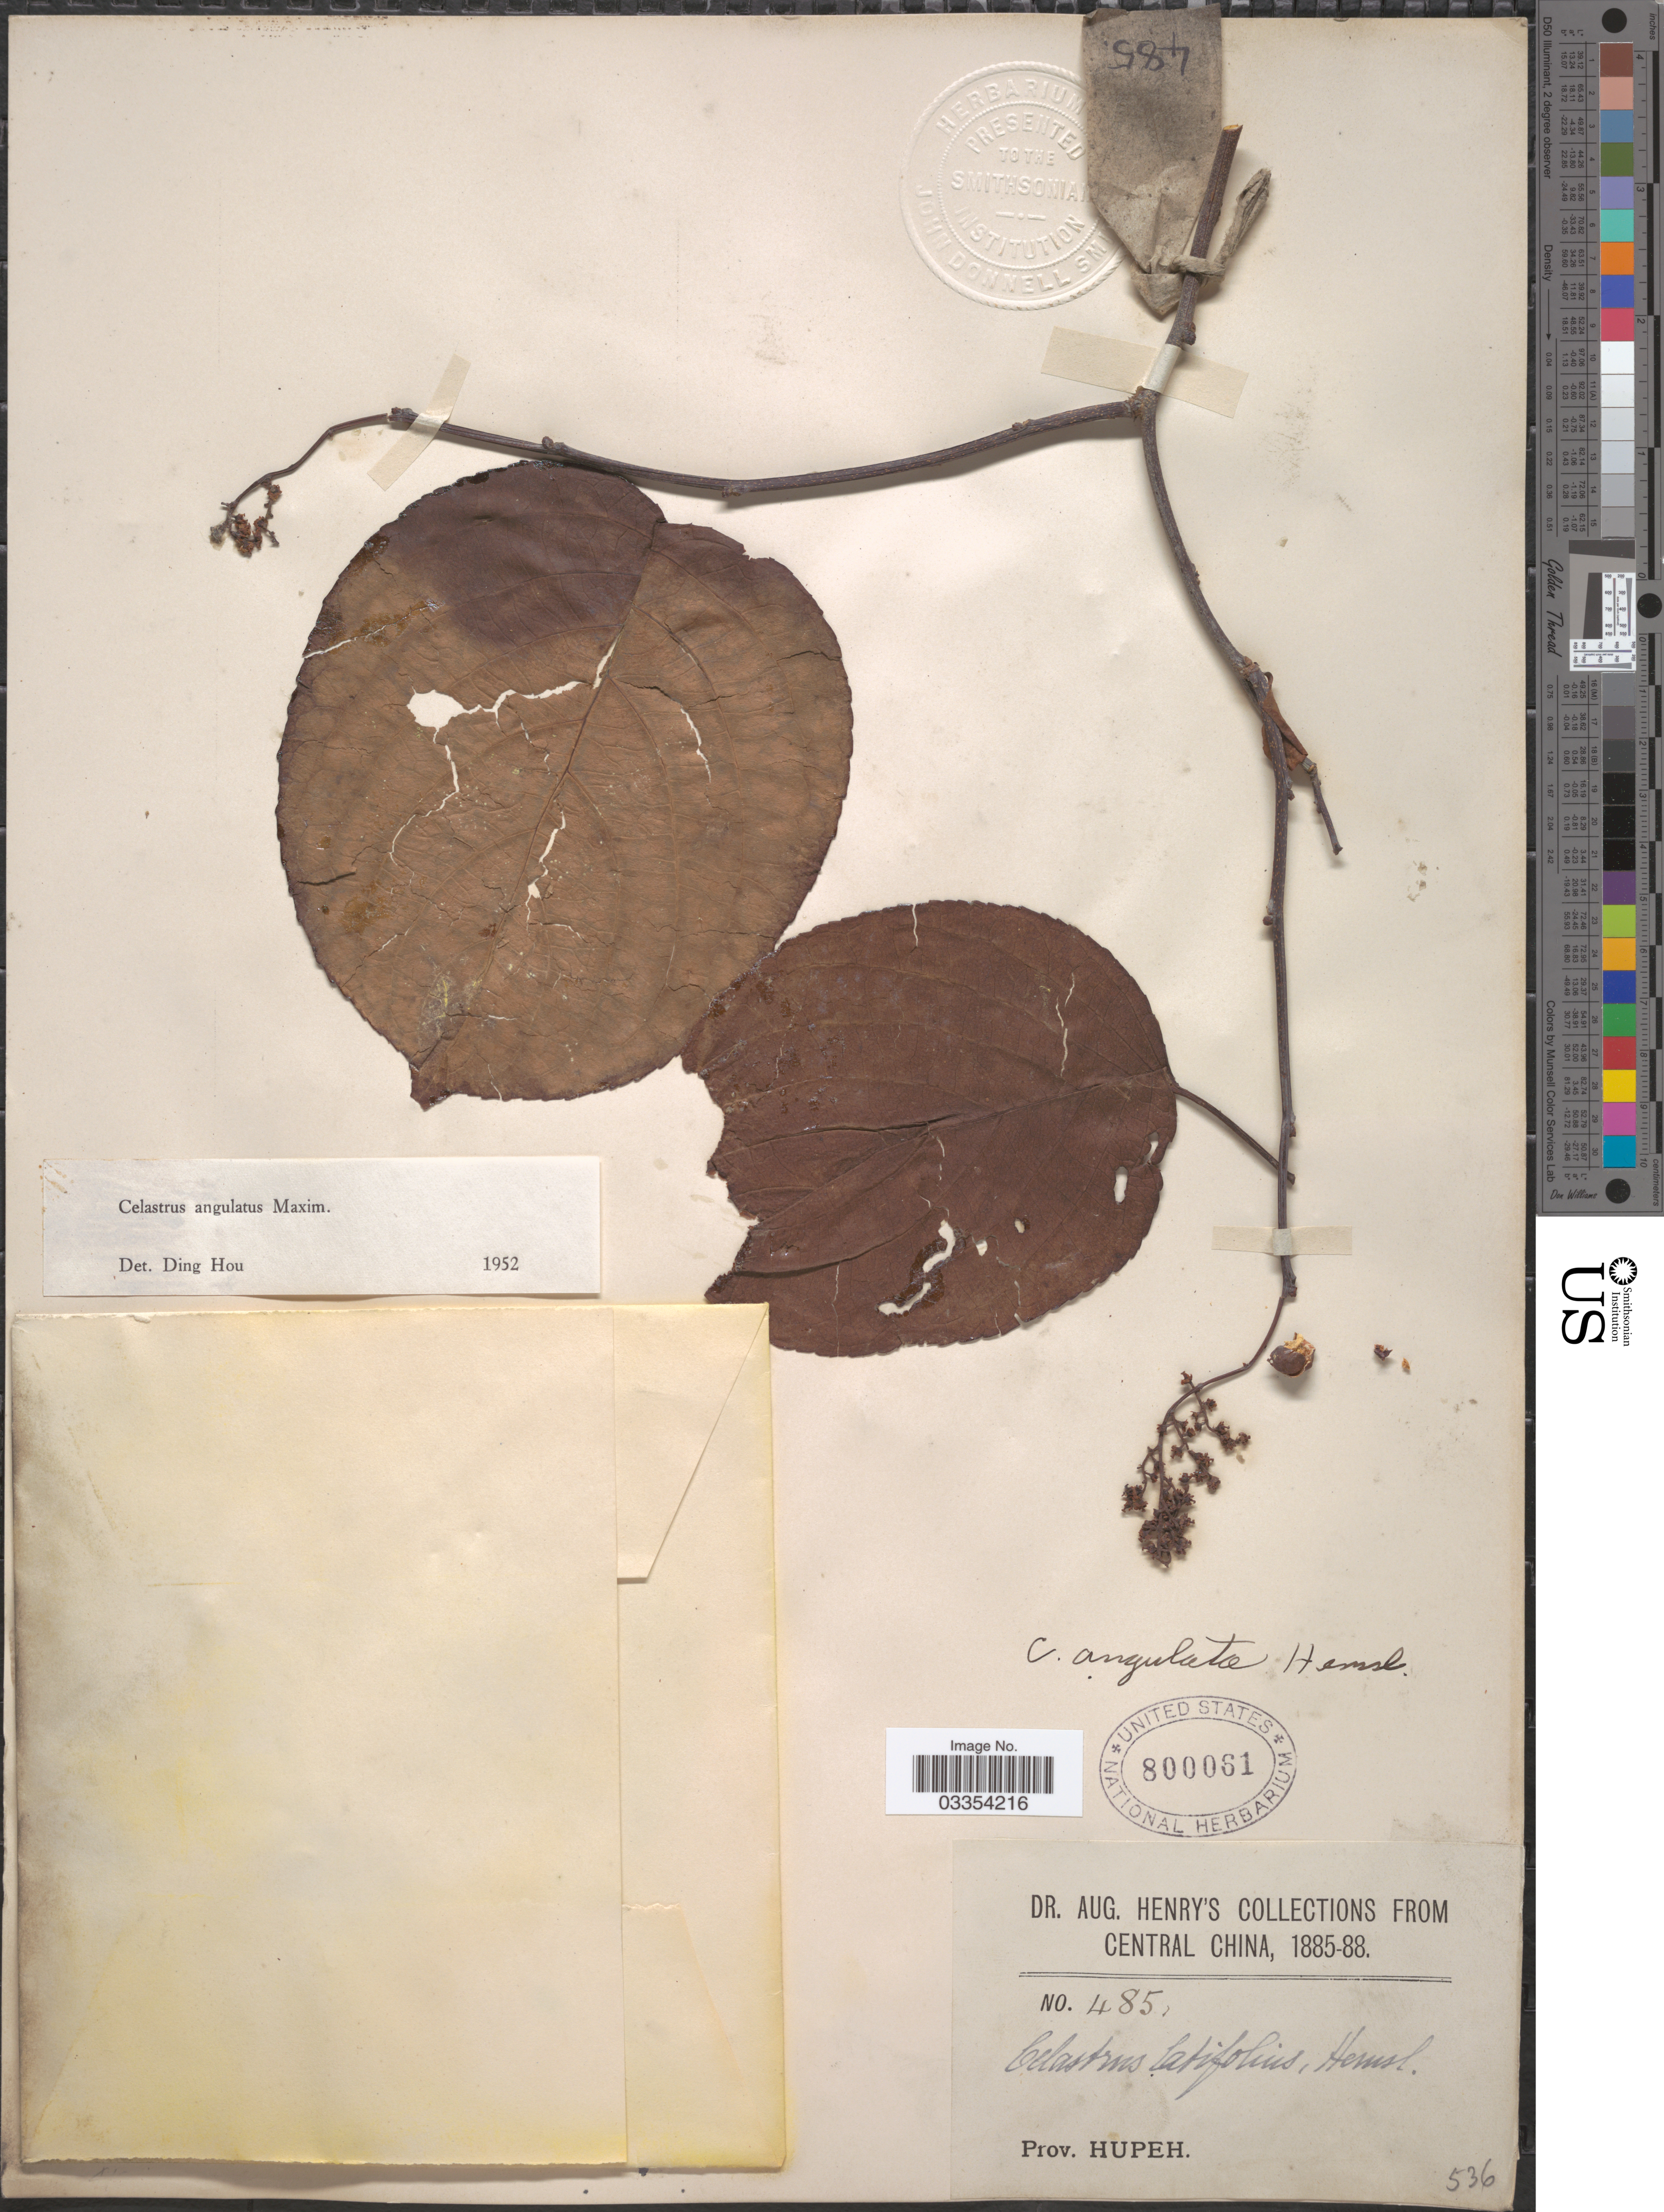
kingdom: Plantae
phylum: Tracheophyta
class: Magnoliopsida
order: Celastrales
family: Celastraceae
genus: Celastrus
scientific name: Celastrus angulatus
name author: Maxim.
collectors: A. Henry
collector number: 485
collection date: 1885/1888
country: China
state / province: Hubei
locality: Central China. Prov. Hupeh.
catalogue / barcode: US 800061